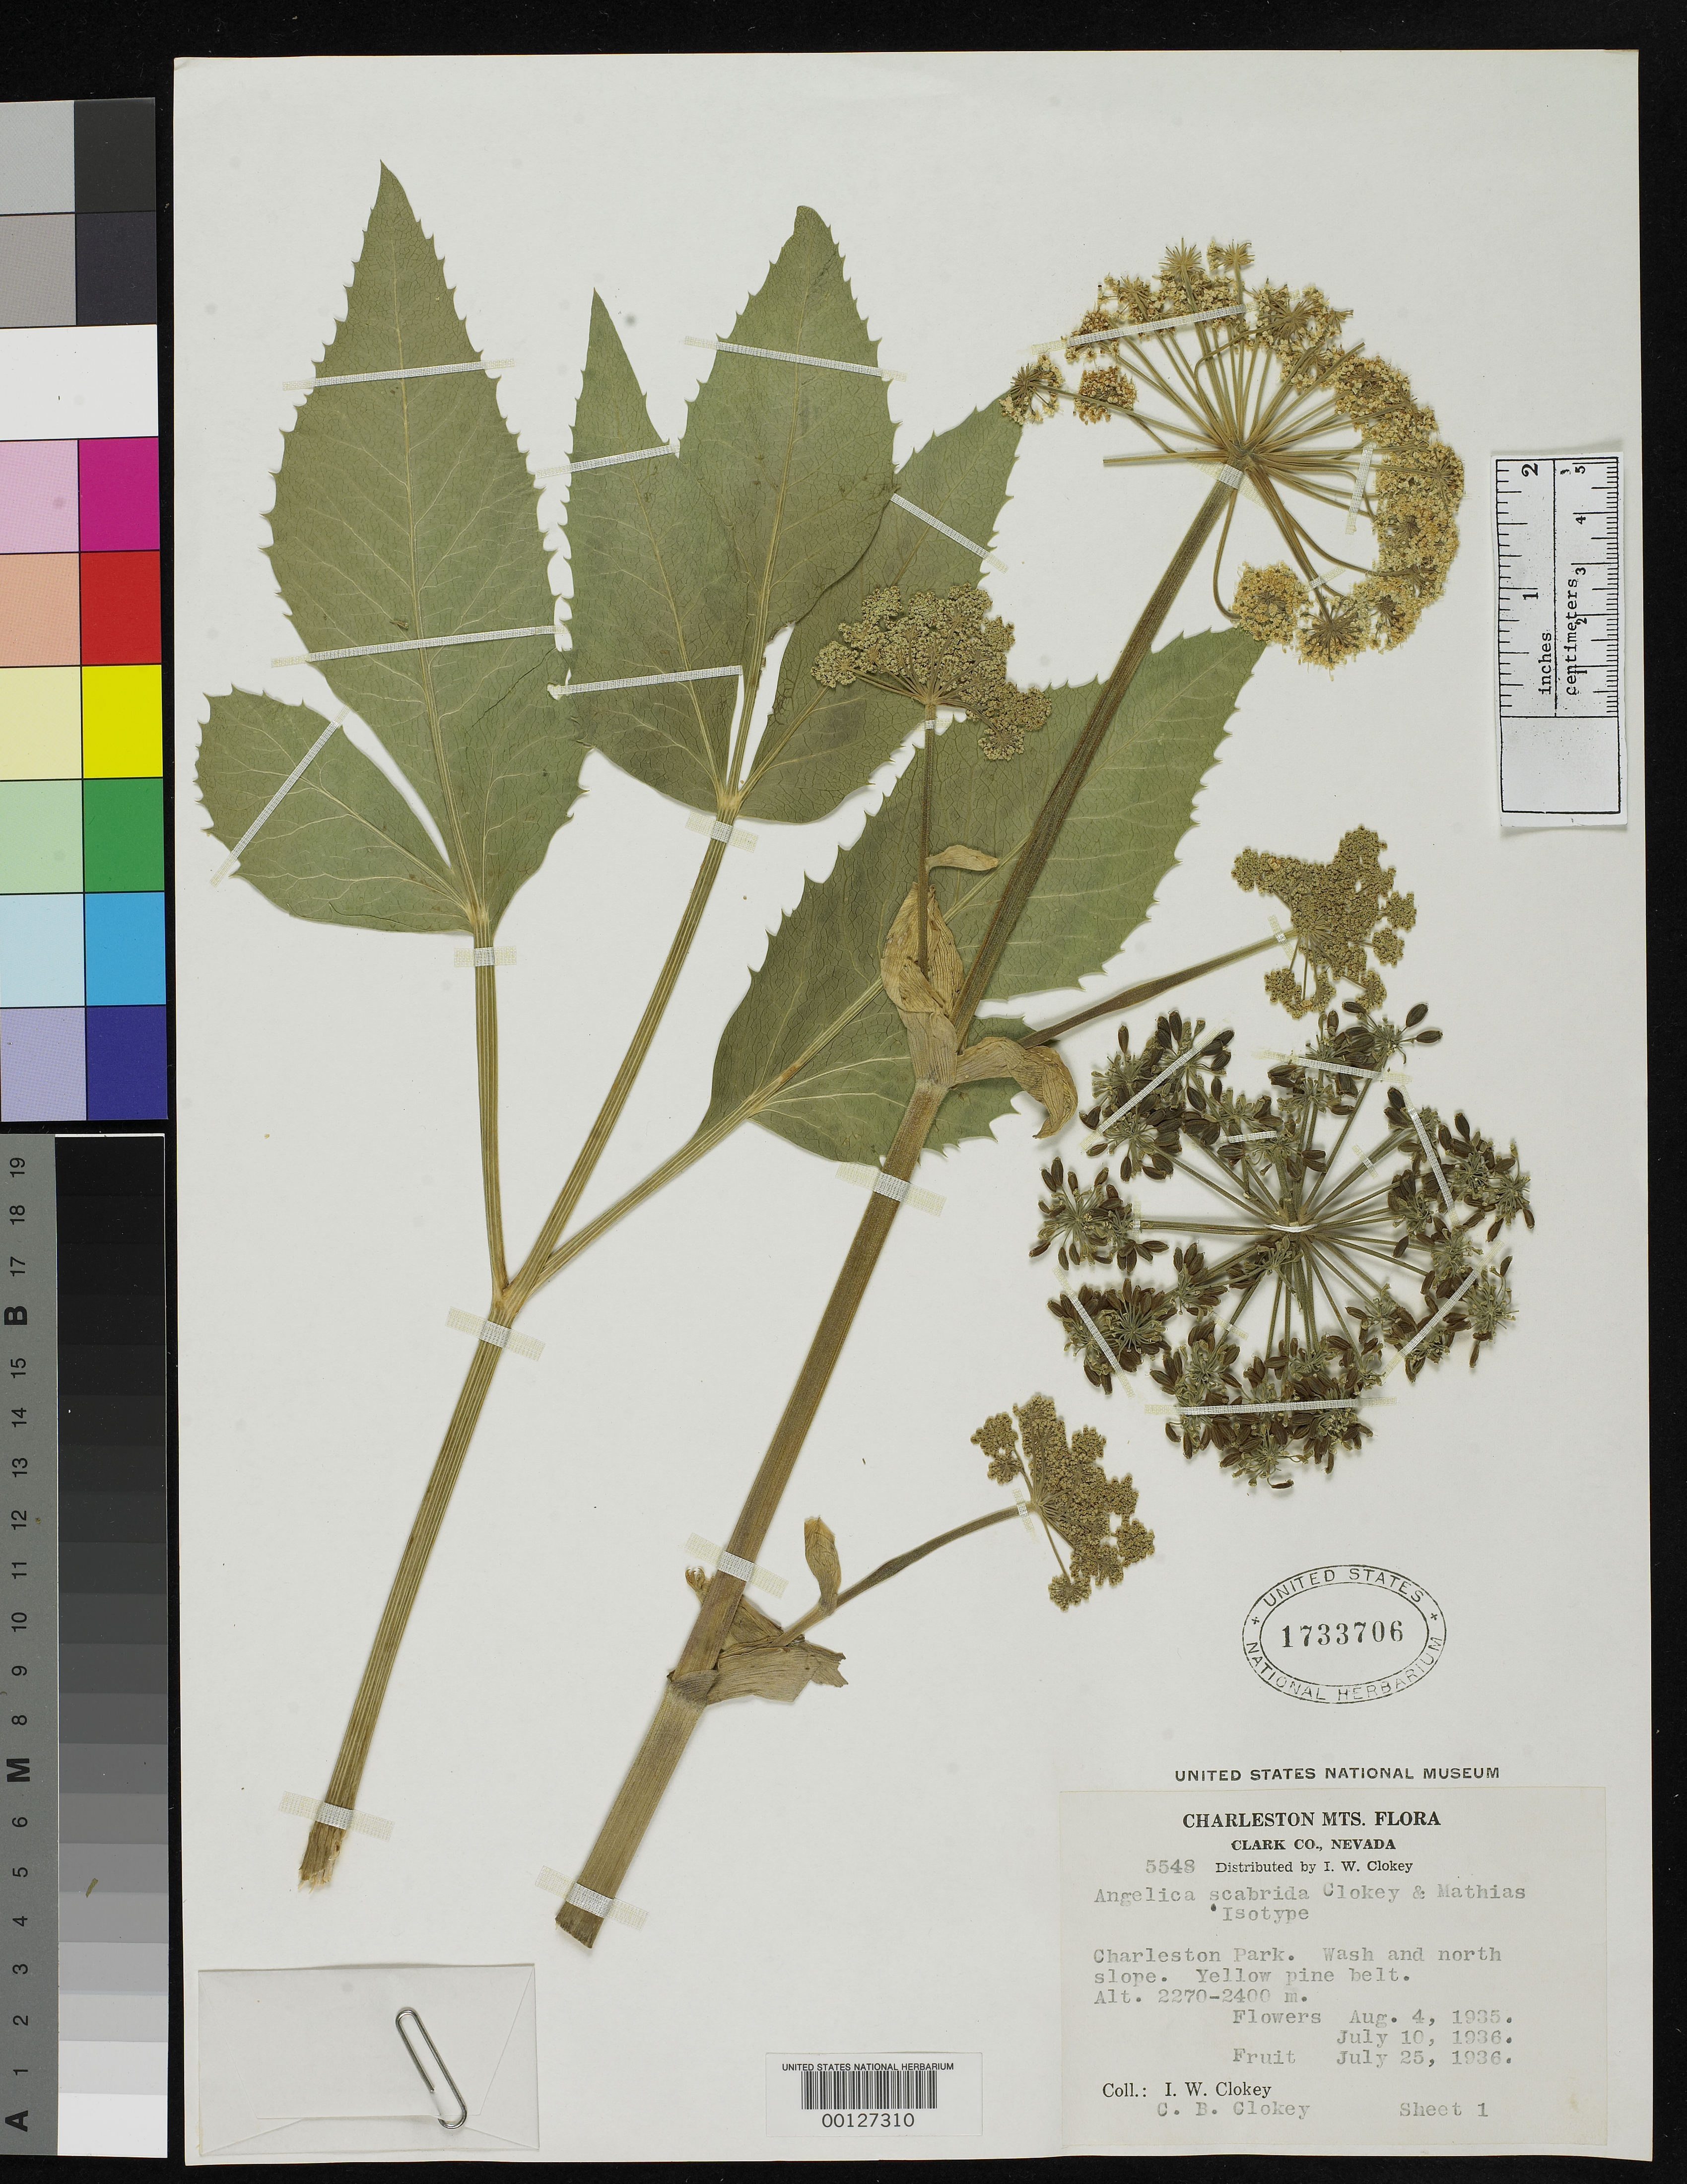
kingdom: Plantae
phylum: Tracheophyta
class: Magnoliopsida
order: Apiales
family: Apiaceae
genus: Angelica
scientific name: Angelica scabrida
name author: Clokey & Mathias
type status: Isotype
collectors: I. W. Clokey & C. Clokey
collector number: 5548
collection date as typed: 04 Aug 1935 to 25 Jul 1936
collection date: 1935-08-04/1936-07-25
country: United States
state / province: Nevada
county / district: Clark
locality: Charleston Mountains, Charleston Park.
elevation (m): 2200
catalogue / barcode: US 1733706